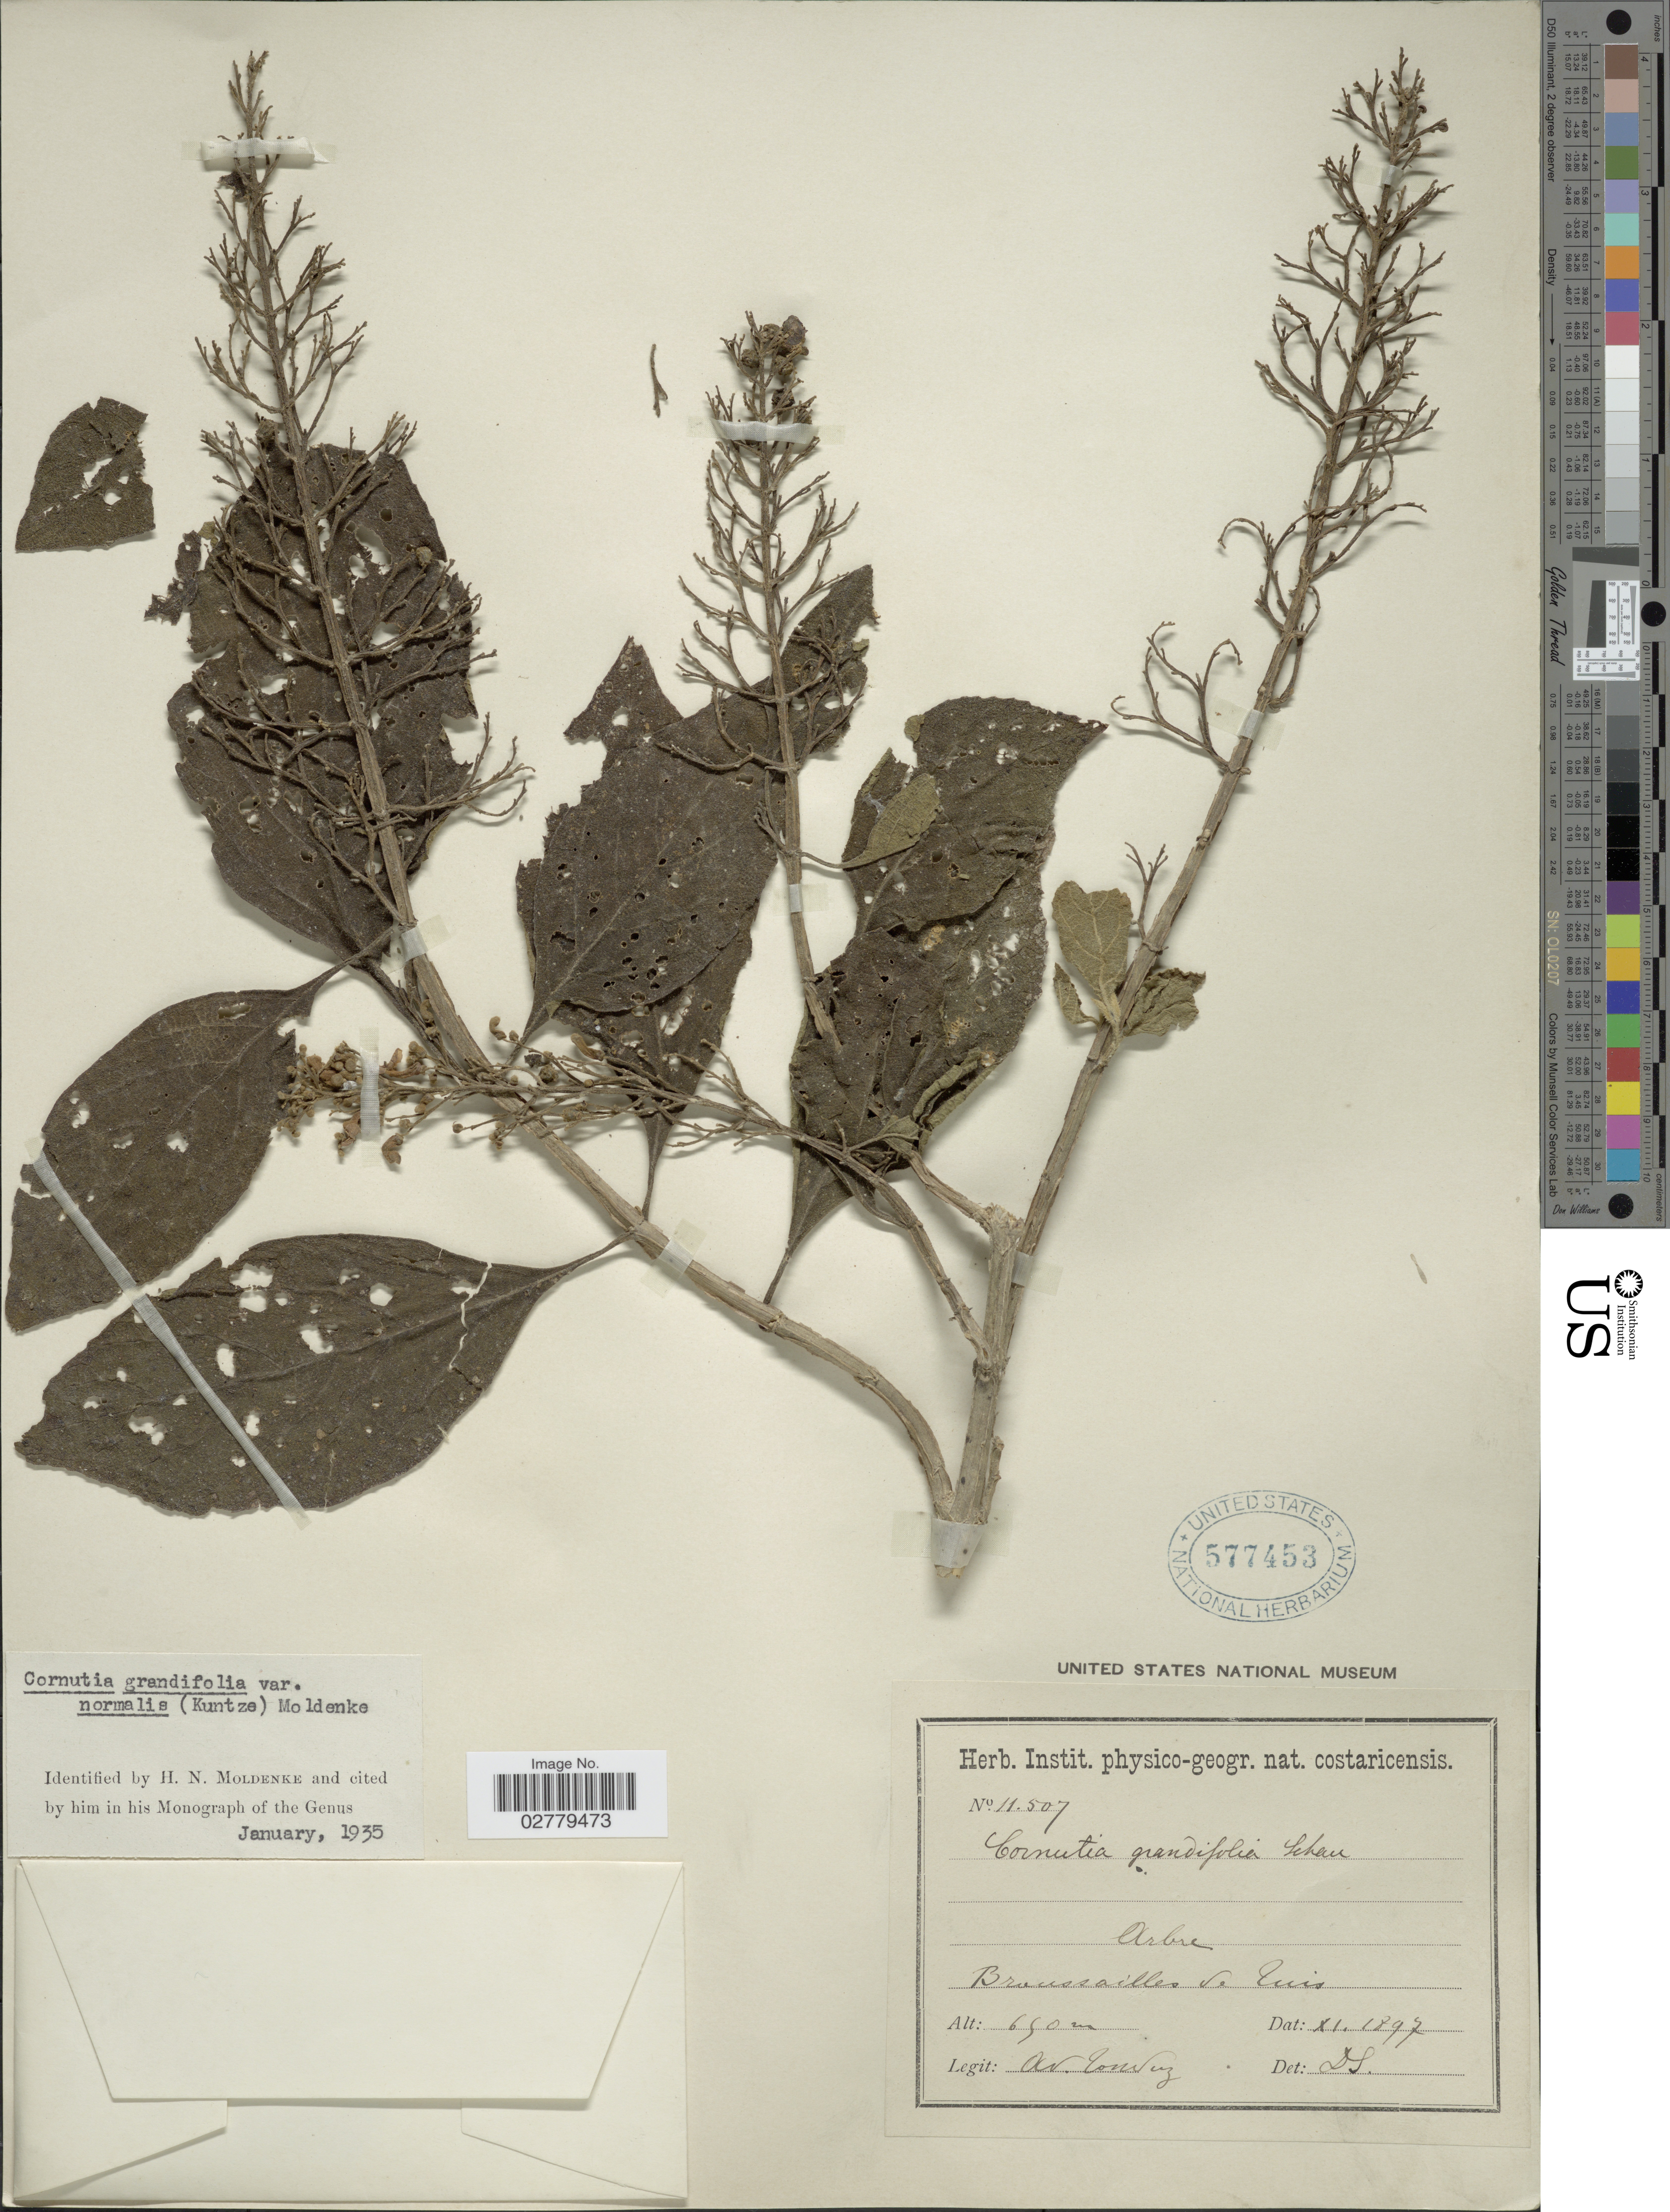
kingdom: Plantae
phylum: Tracheophyta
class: Magnoliopsida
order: Lamiales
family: Lamiaceae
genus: Cornutia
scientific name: Cornutia grandifolia var. normalis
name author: Moldenke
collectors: A. Tonduz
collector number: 11507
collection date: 1897-11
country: Costa Rica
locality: Broussailles de Tuis.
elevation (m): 650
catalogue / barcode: US 577453